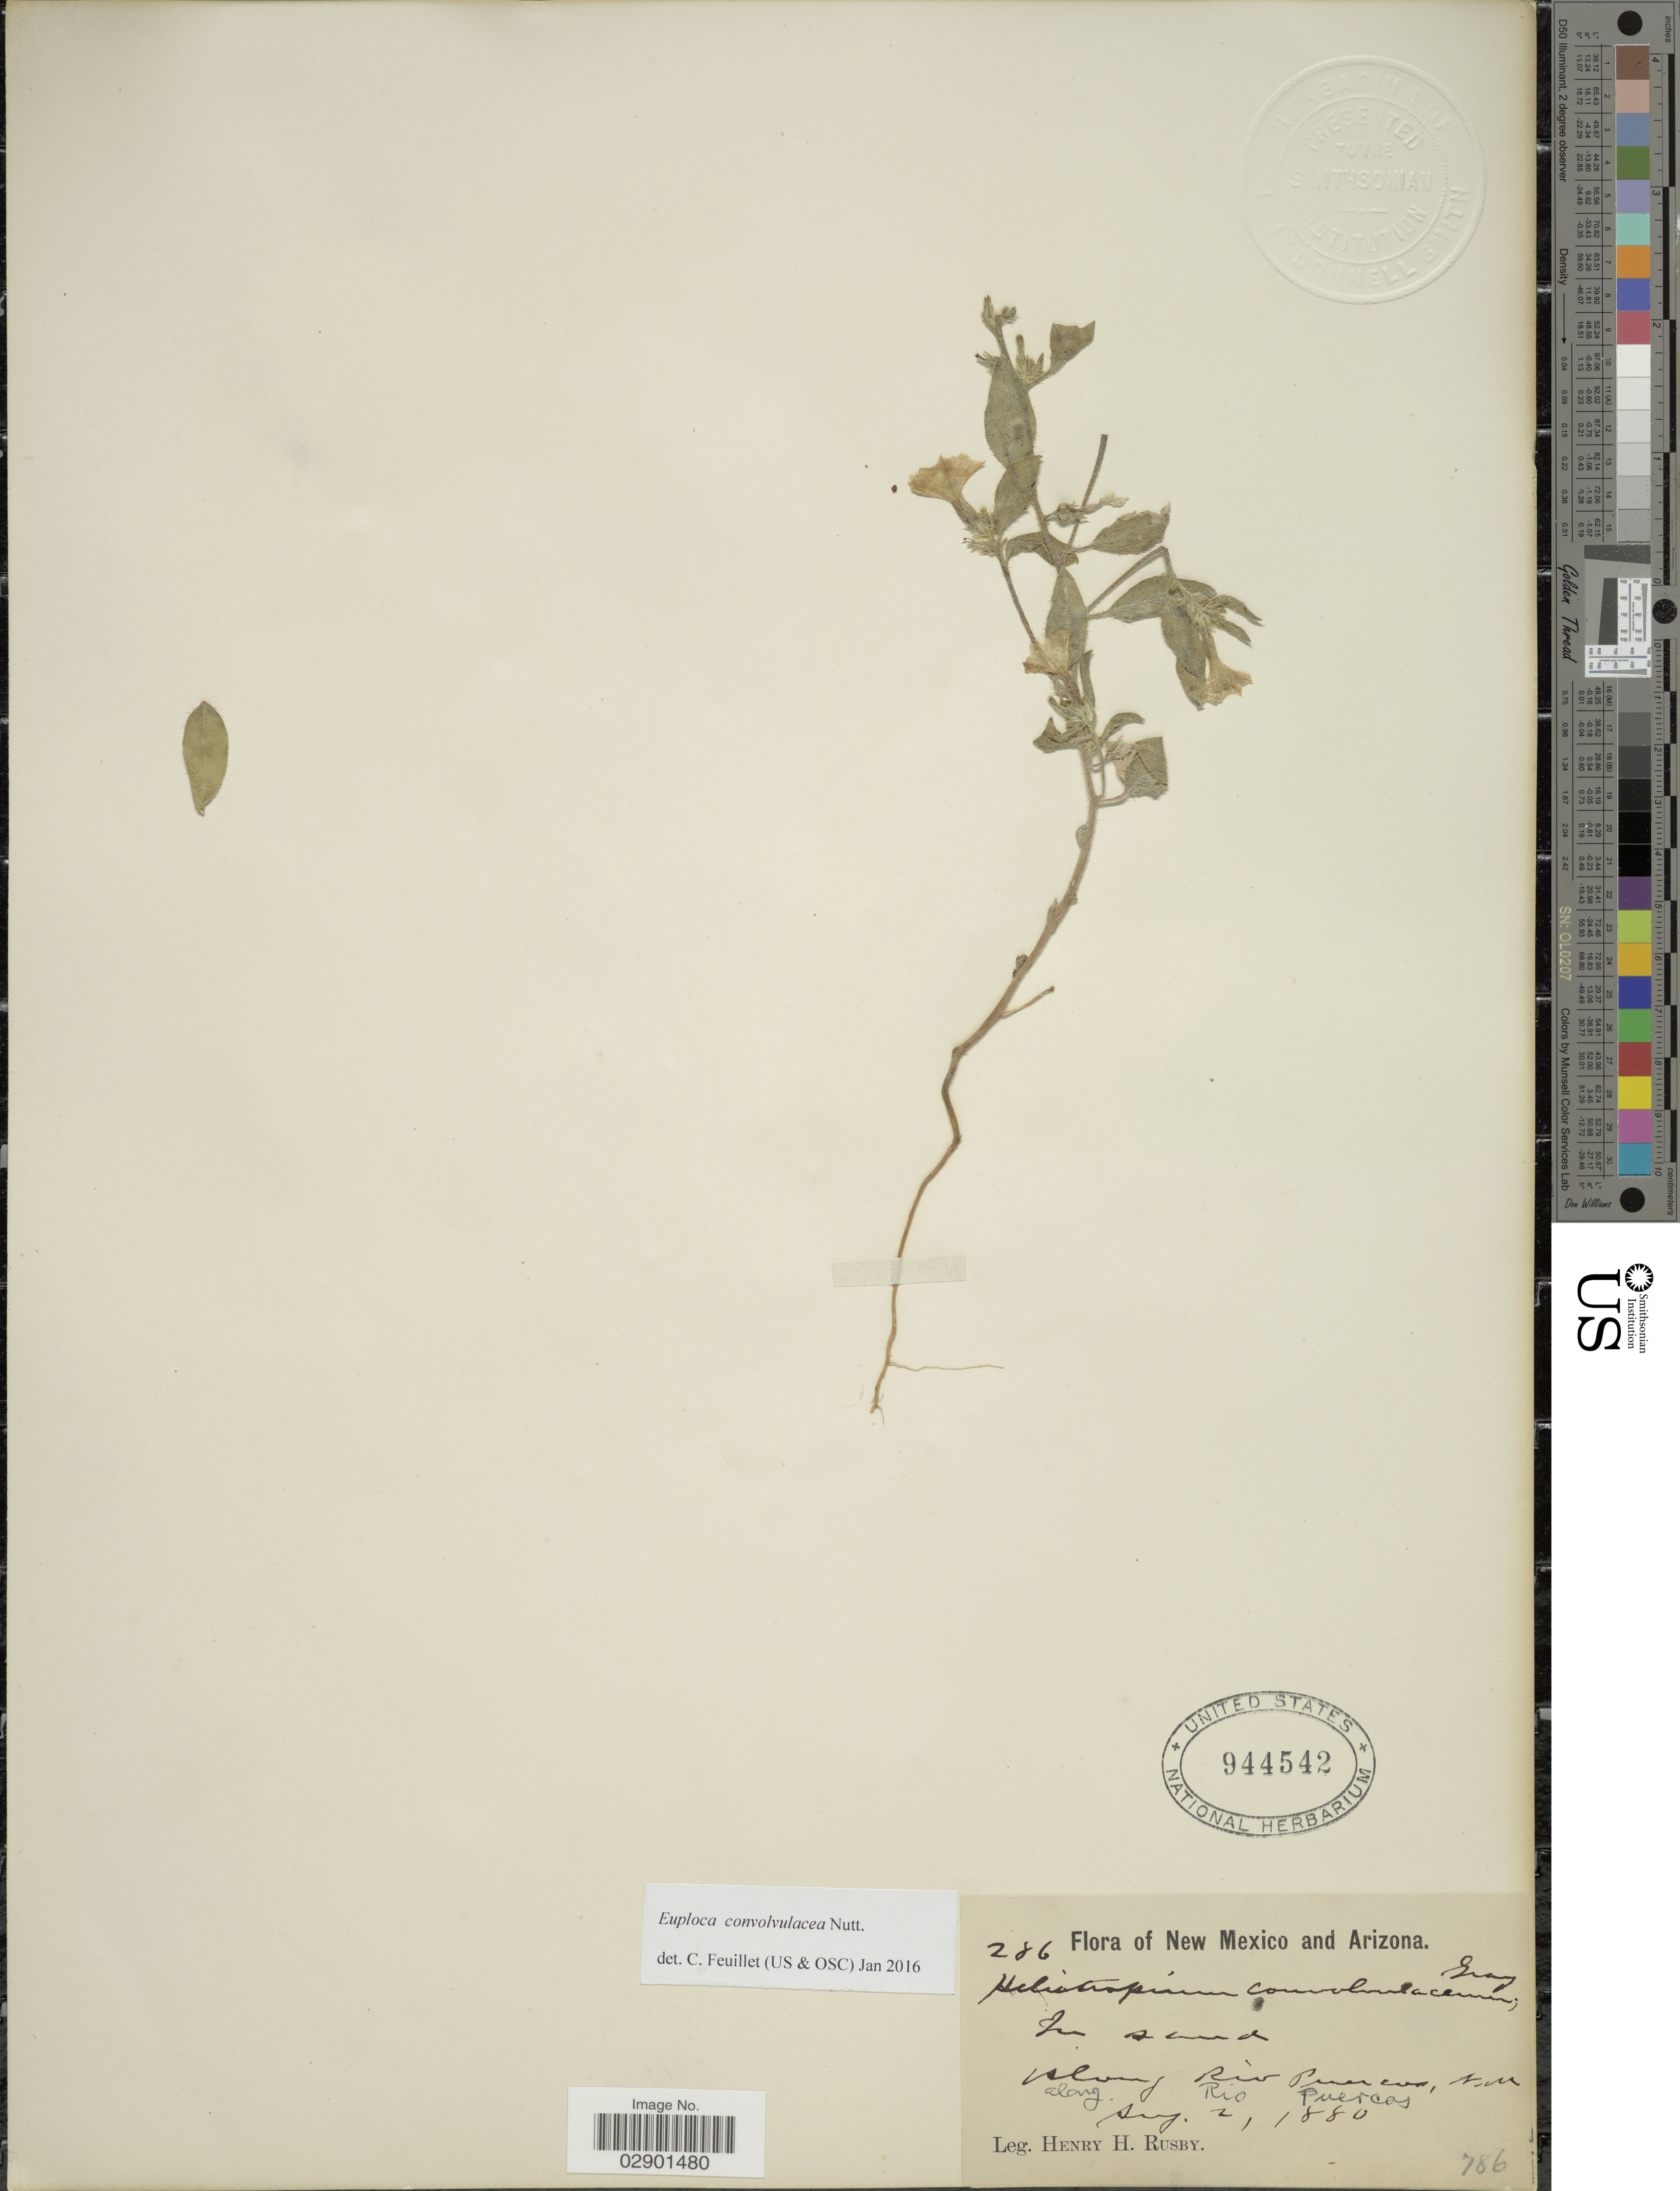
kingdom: Plantae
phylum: Tracheophyta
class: Magnoliopsida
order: Boraginales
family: Heliotropiaceae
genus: Euploca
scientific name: Euploca convolvulacea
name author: Nutt.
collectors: H. H. Rusby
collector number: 286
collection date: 1880-08-02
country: United States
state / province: New Mexico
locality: Along Rio Puercos, N.M.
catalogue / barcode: US 944542